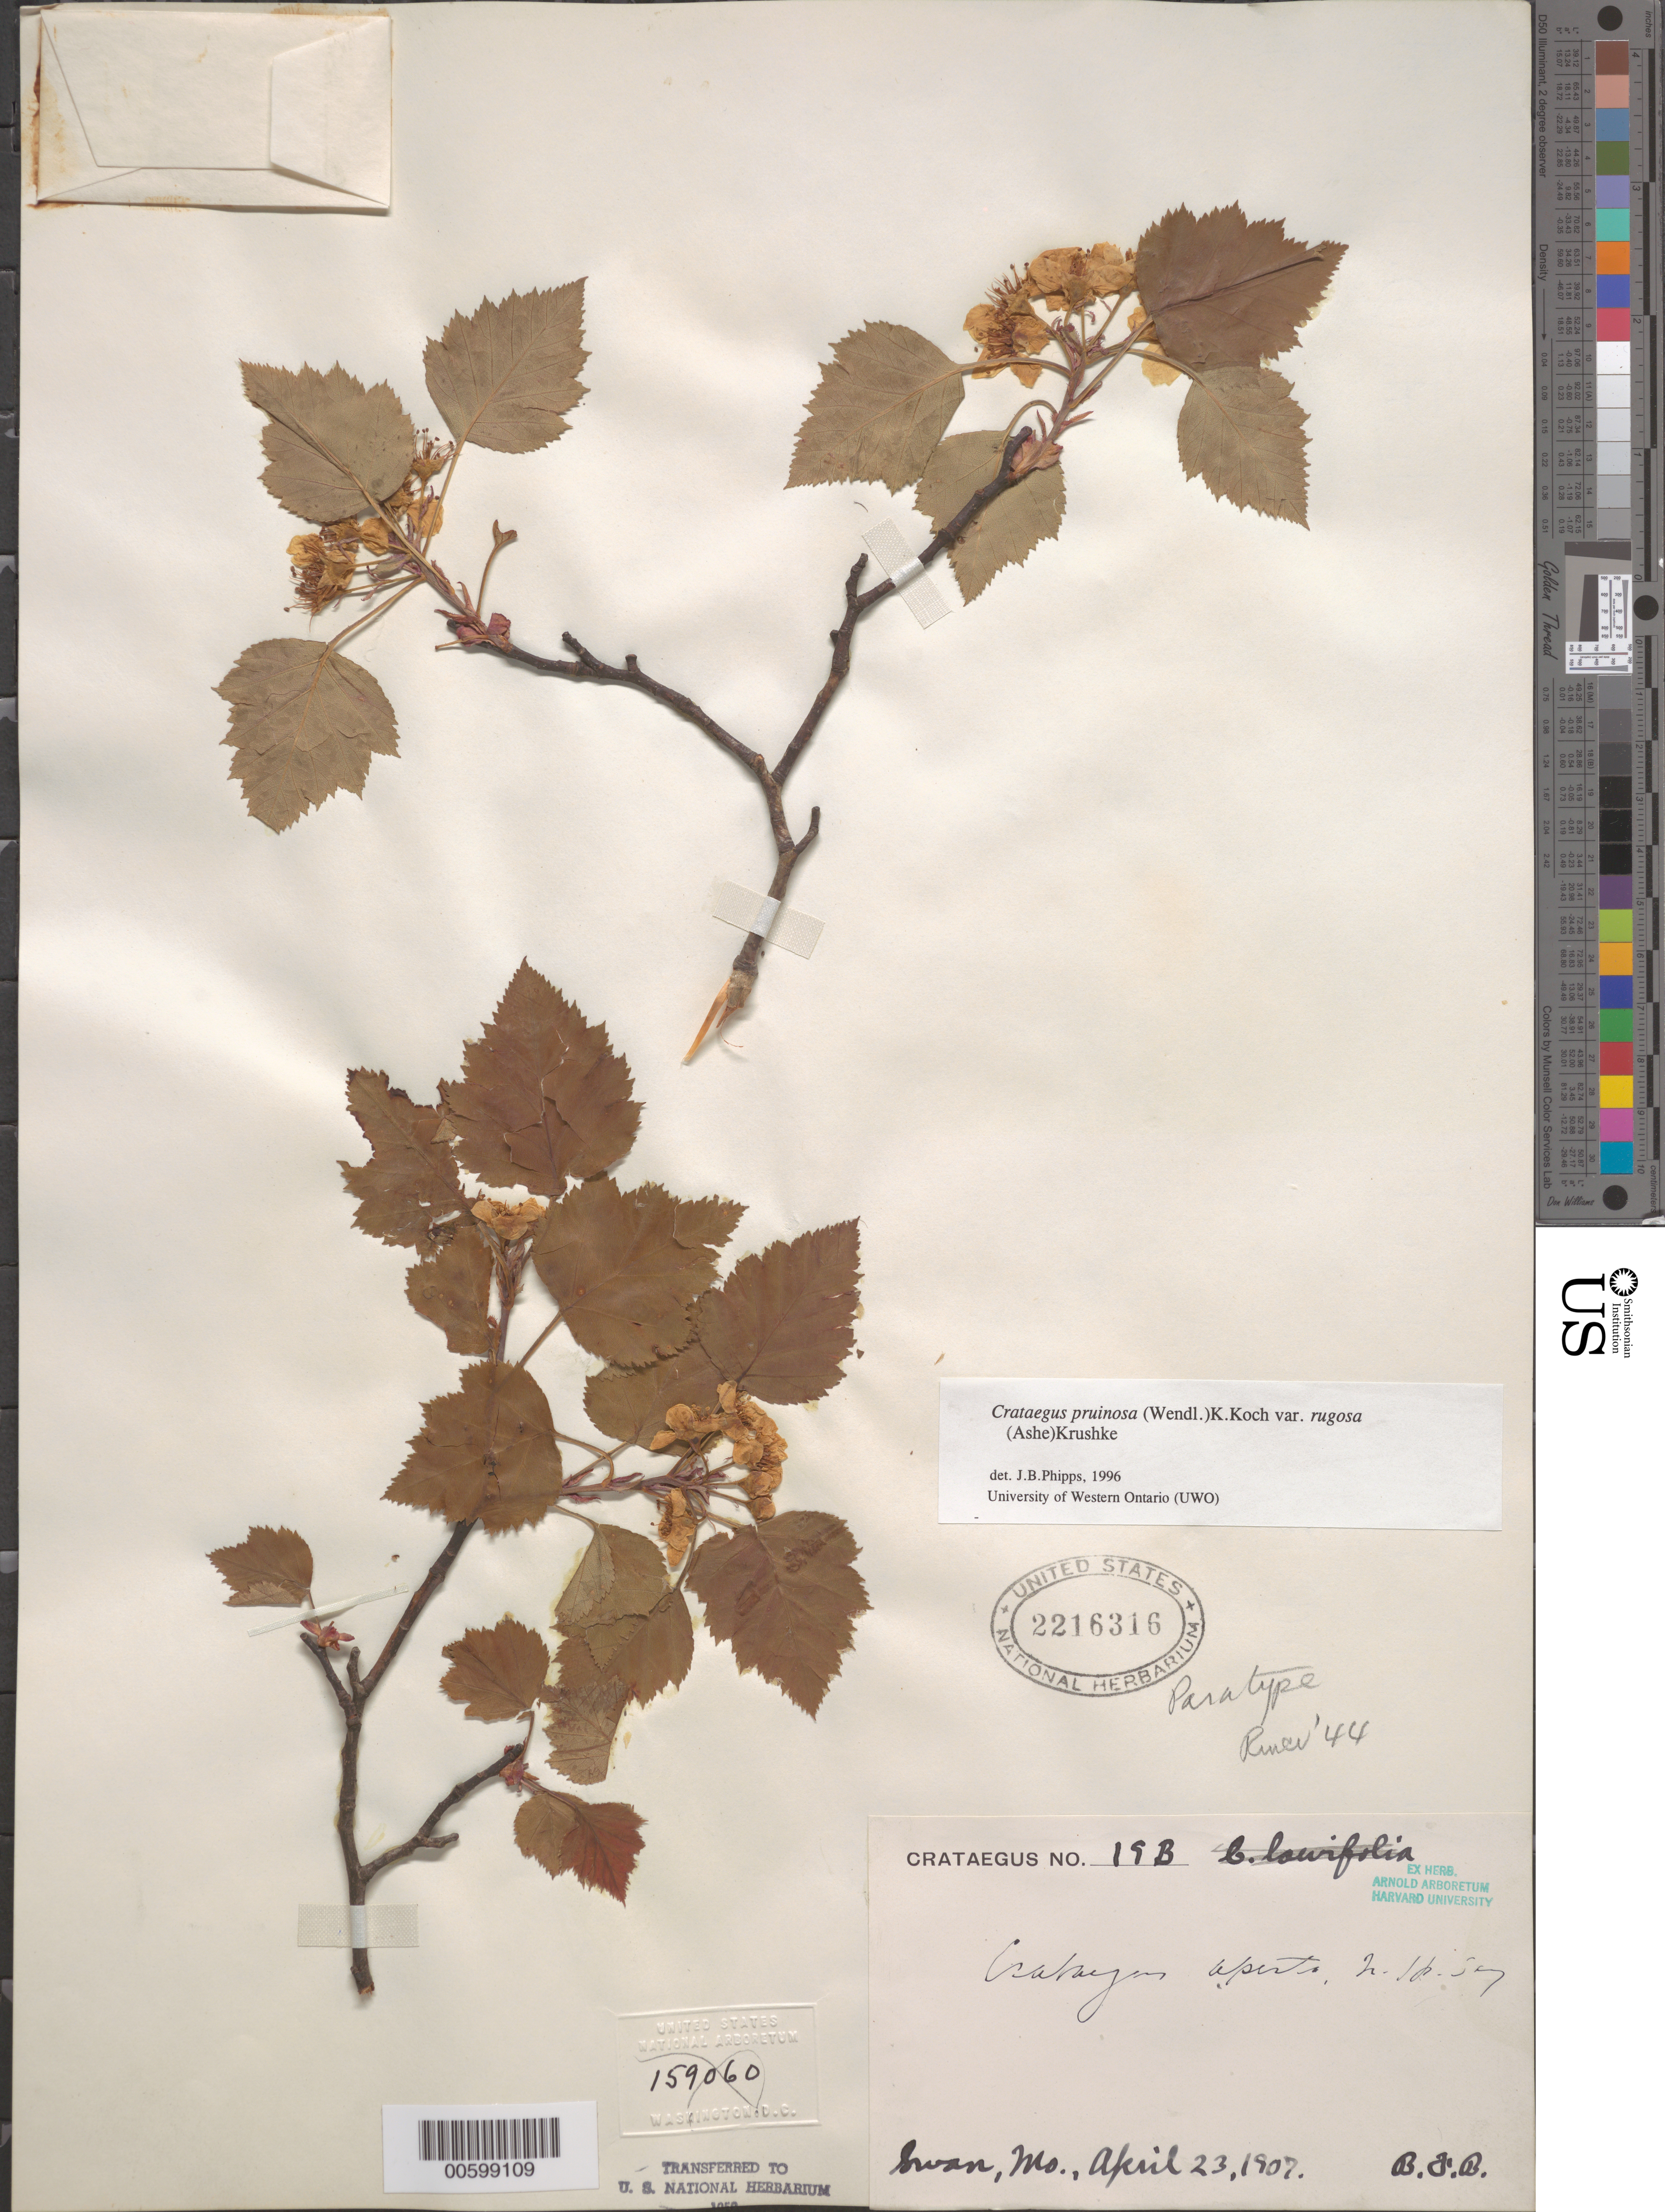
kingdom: Plantae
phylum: Tracheophyta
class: Magnoliopsida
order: Rosales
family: Rosaceae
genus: Crataegus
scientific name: Crataegus pruinosa var. rugosa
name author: (Ashe) Kruschke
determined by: Phipps, James B., (UWO), University of Western Ontario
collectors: B. F. Bush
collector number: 19B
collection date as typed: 23 Apr 1907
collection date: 1907-04-23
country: United States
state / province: Missouri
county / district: Taney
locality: Swan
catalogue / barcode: US 2216316